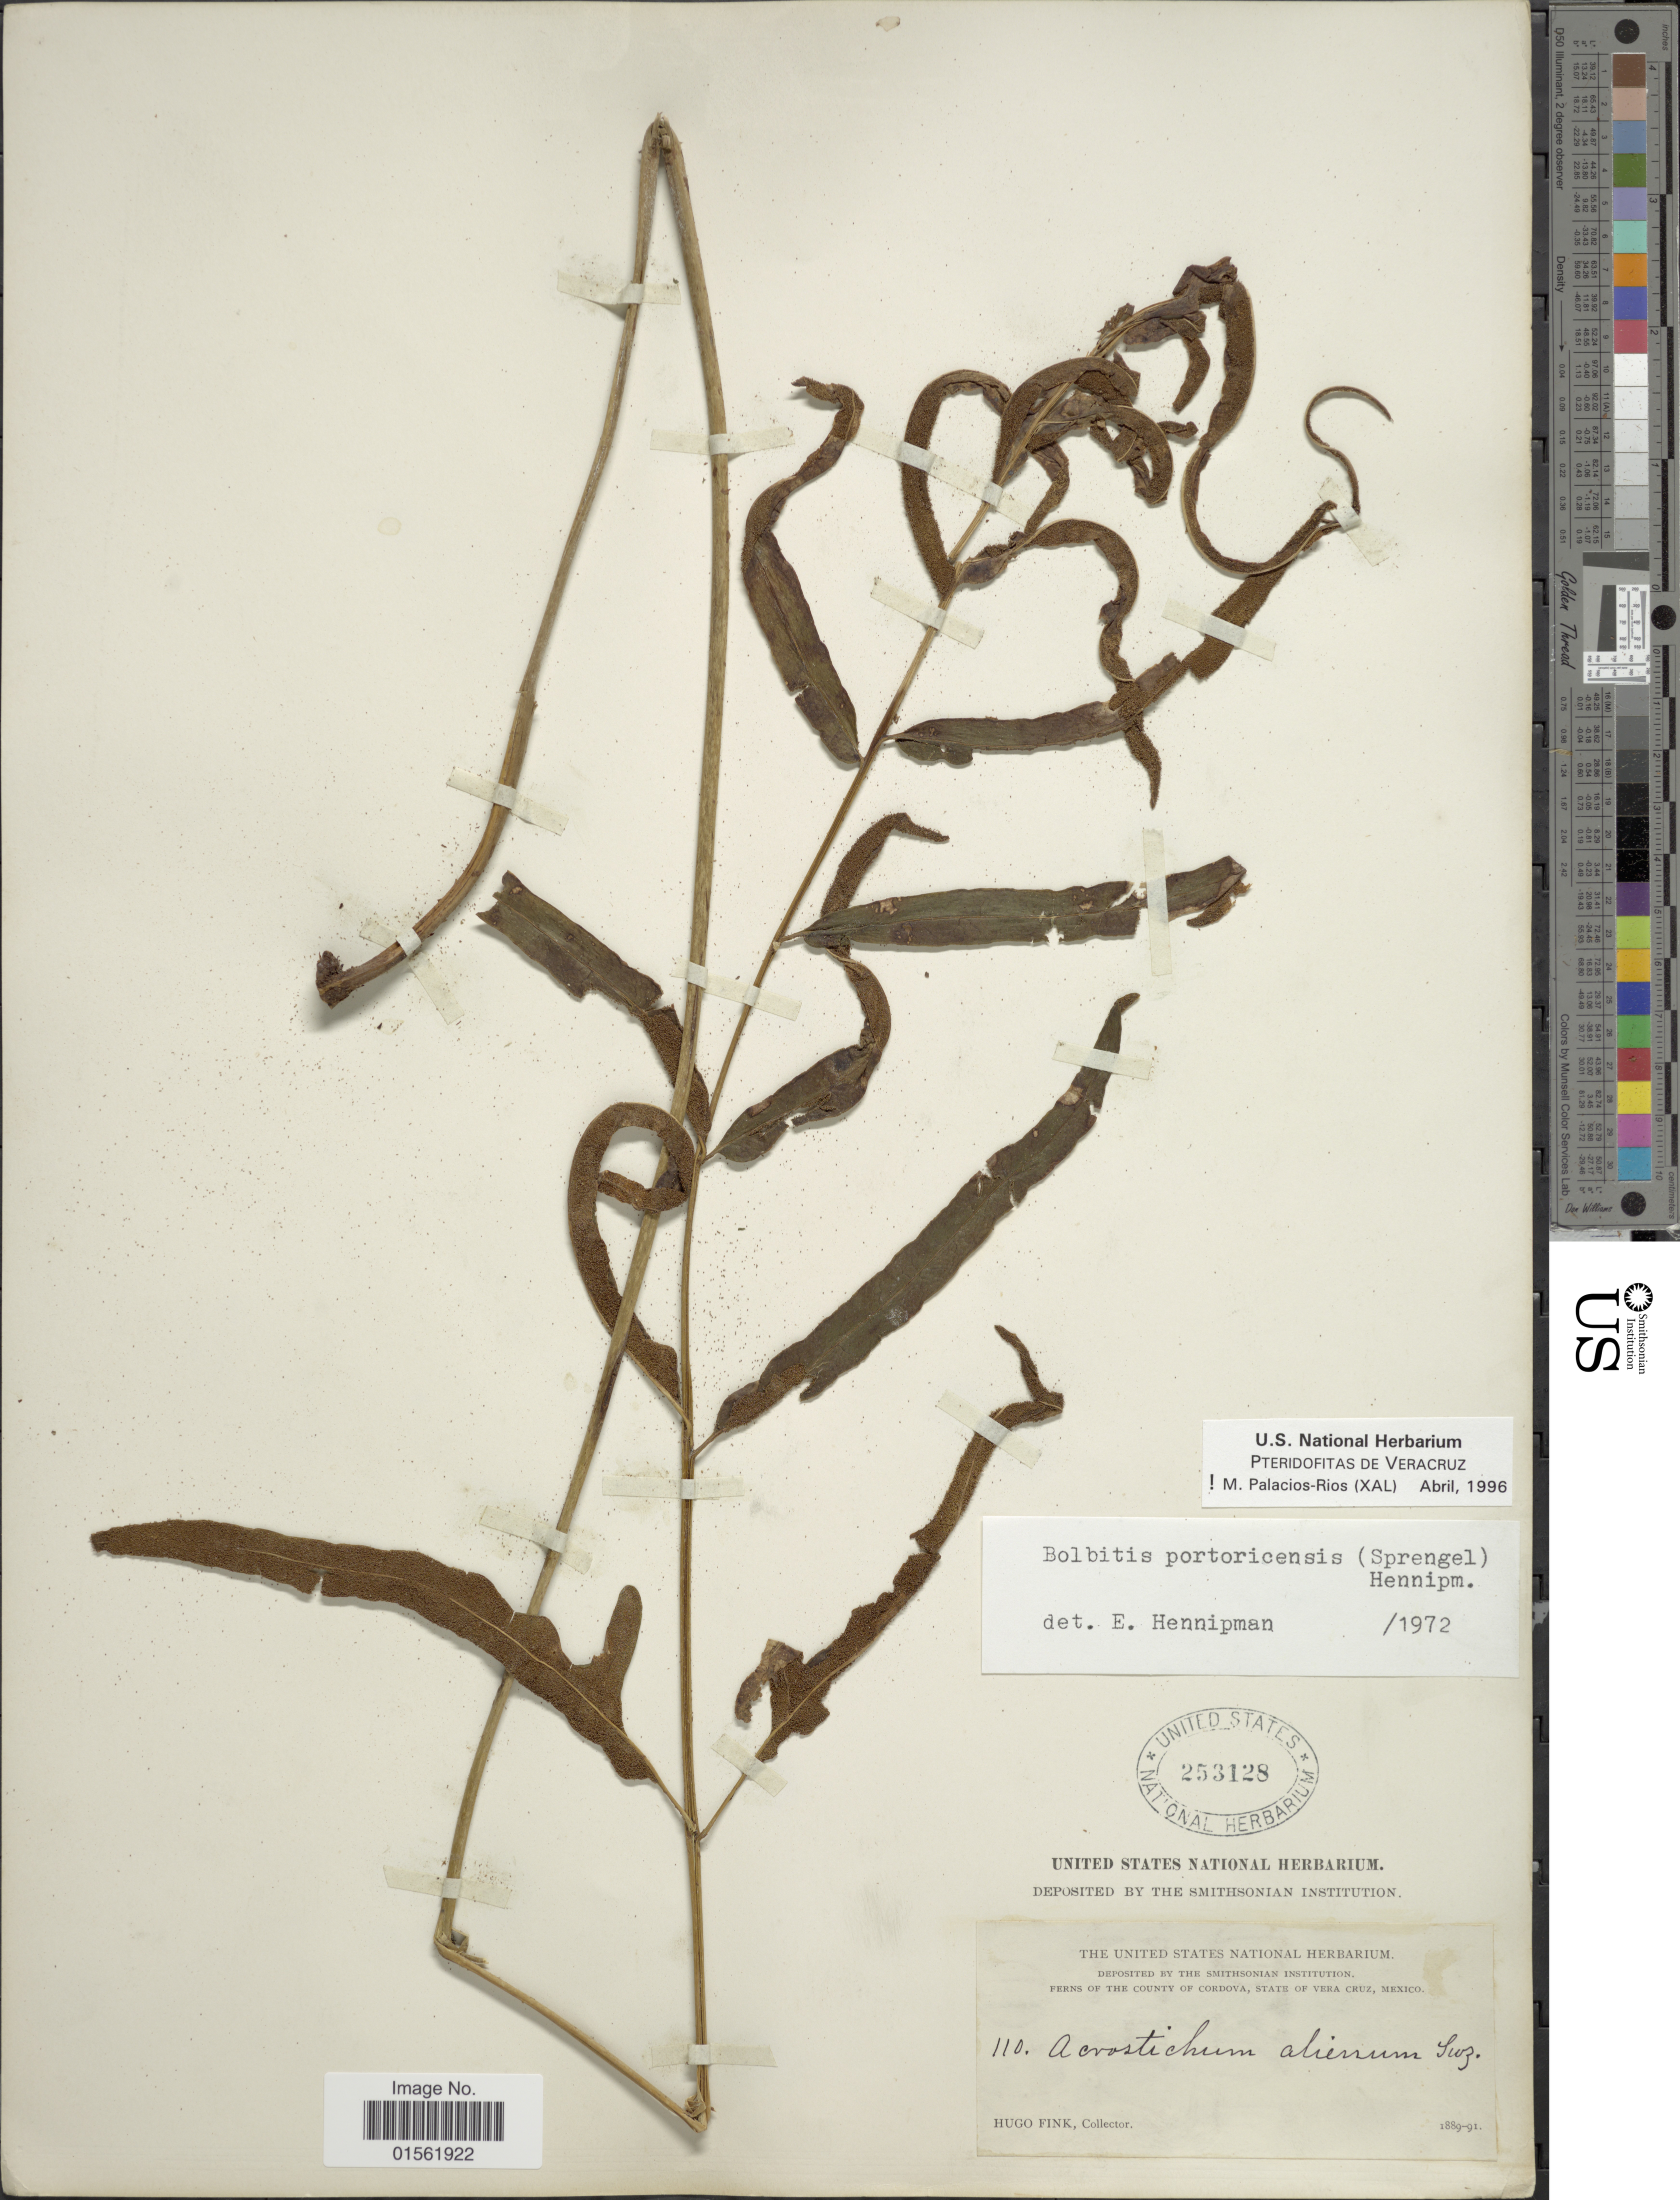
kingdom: Plantae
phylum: Tracheophyta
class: Polypodiopsida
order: Polypodiales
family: Dryopteridaceae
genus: Bolbitis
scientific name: Bolbitis portoricensis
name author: (Spreng.) Hennipman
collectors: H. Fink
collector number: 110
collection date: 1889/1891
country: Mexico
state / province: Veracruz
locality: County of Cordova, State of Vera Cruz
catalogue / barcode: US 253128